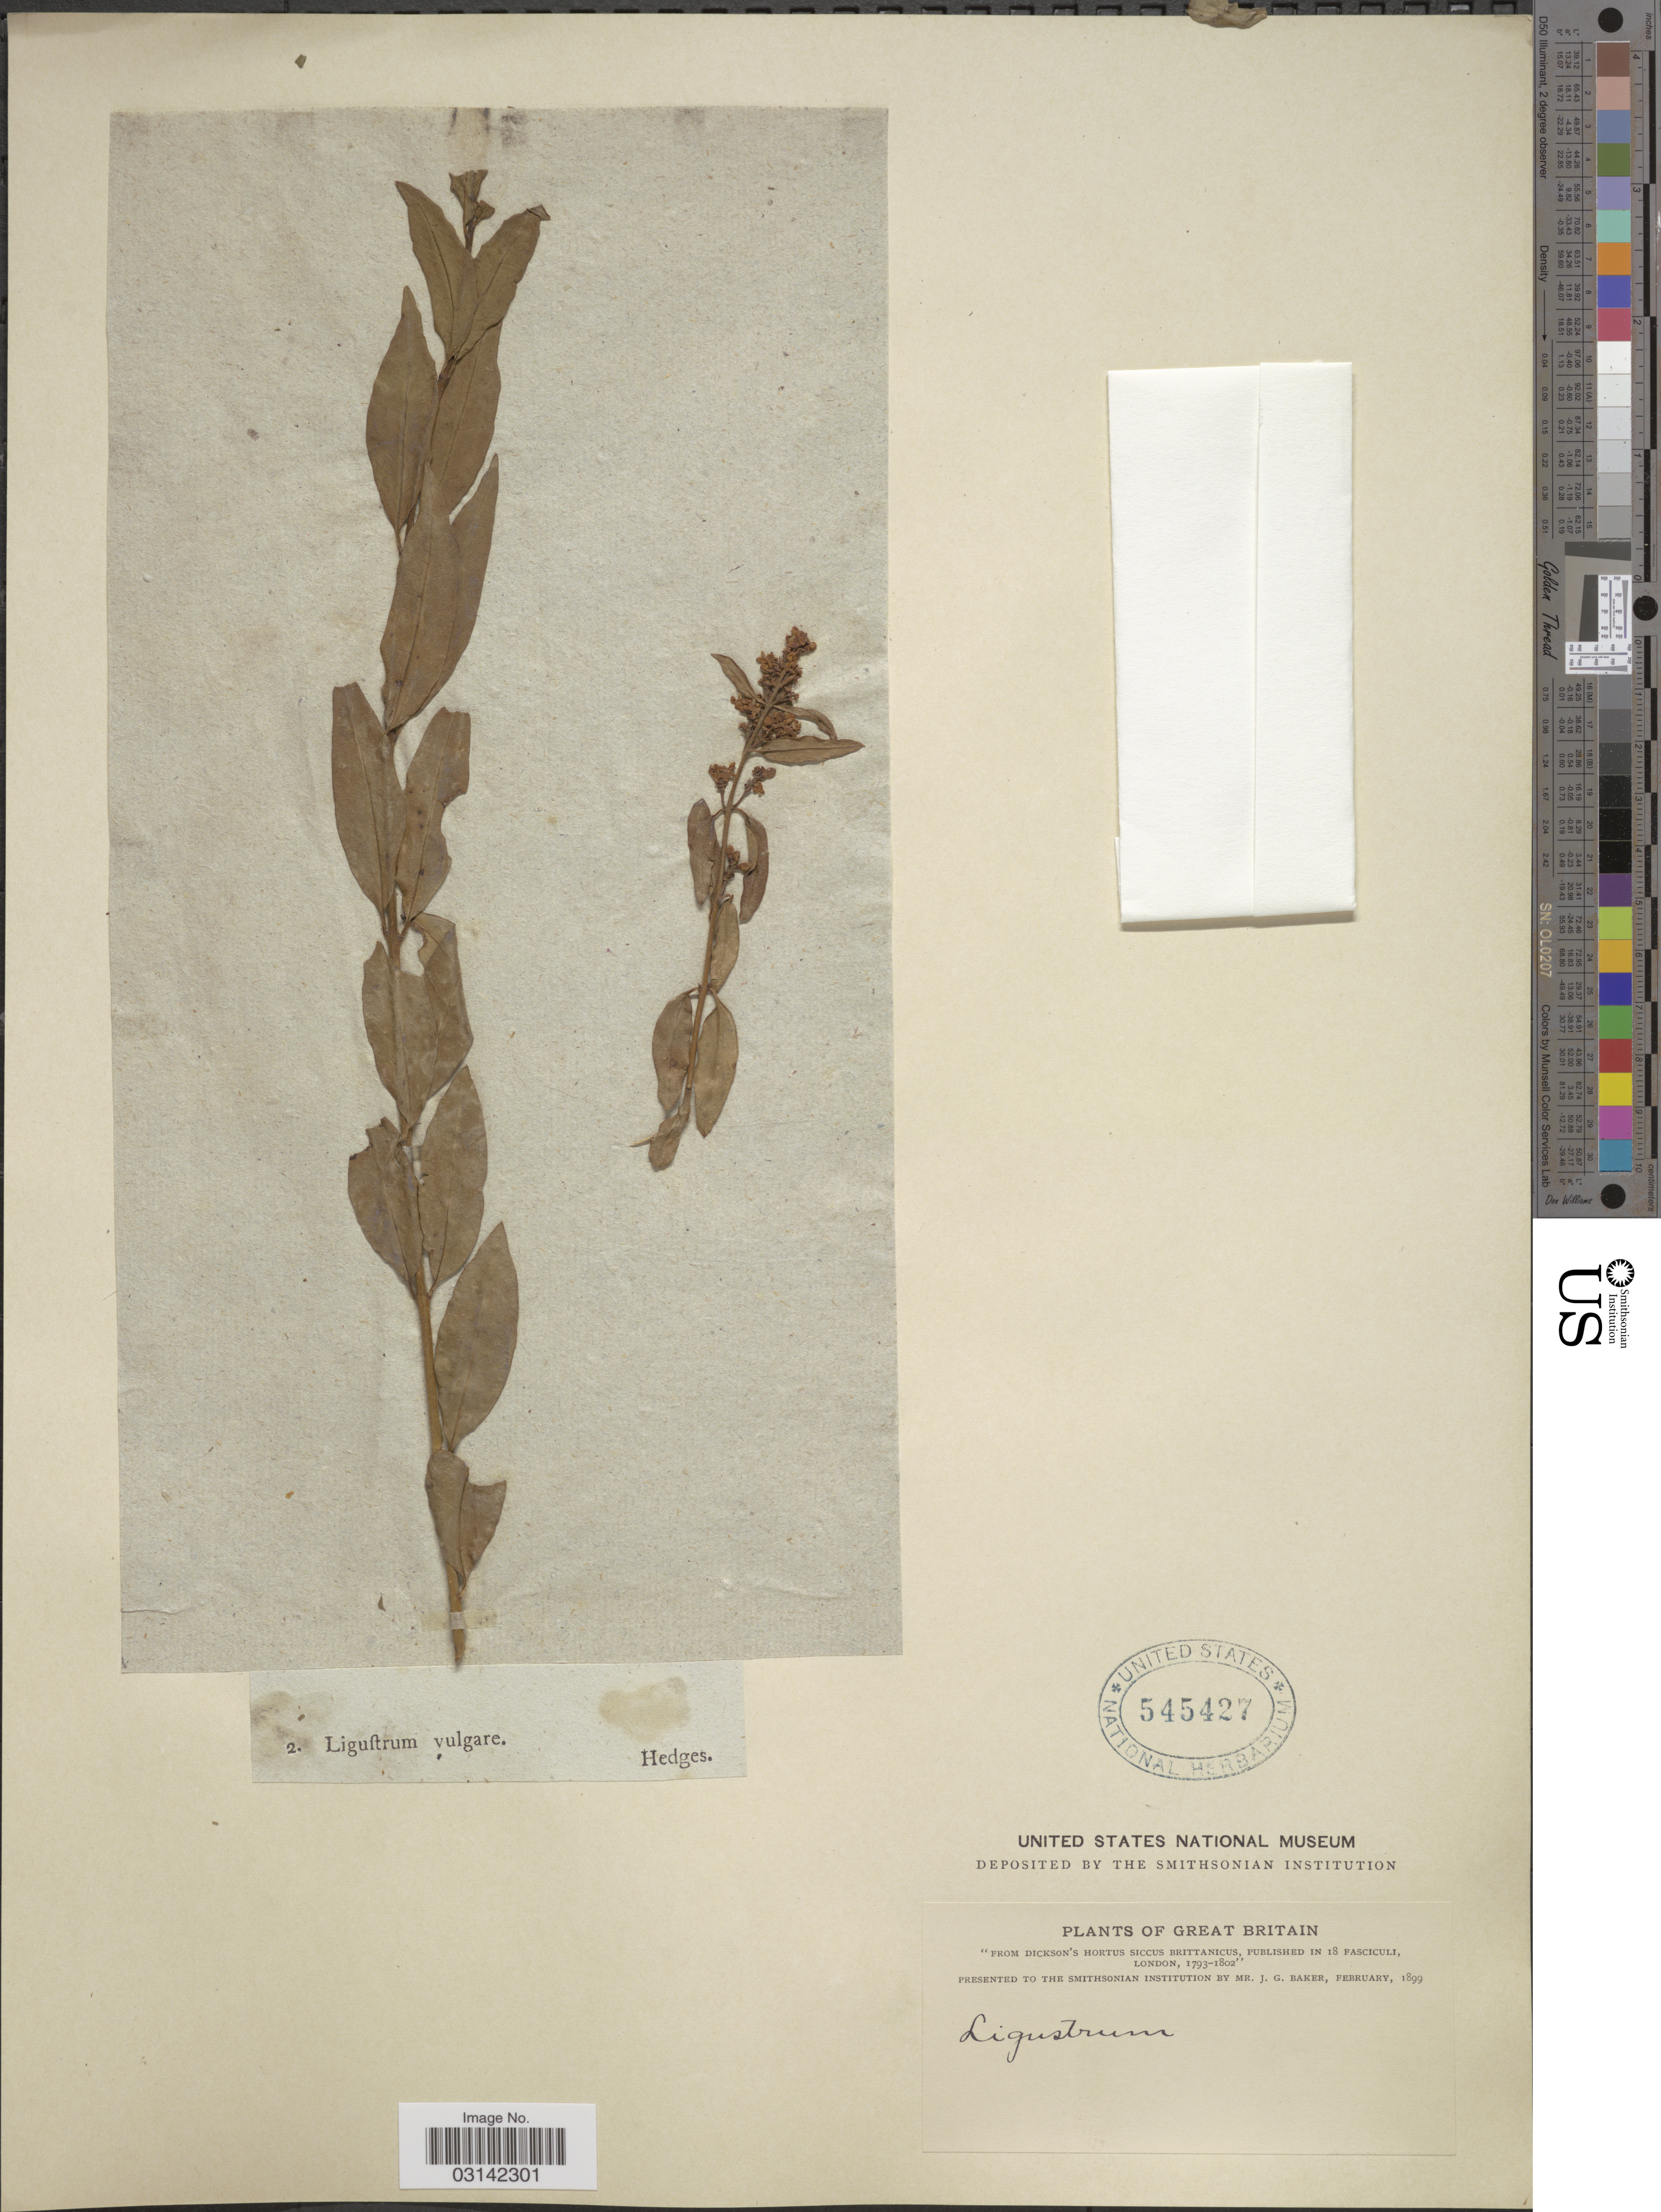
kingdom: Plantae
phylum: Tracheophyta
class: Magnoliopsida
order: Lamiales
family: Oleaceae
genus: Ligustrum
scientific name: Ligustrum vulgare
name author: L.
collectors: Hedges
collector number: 2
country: United Kingdom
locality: Great Britain.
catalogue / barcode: US 545427